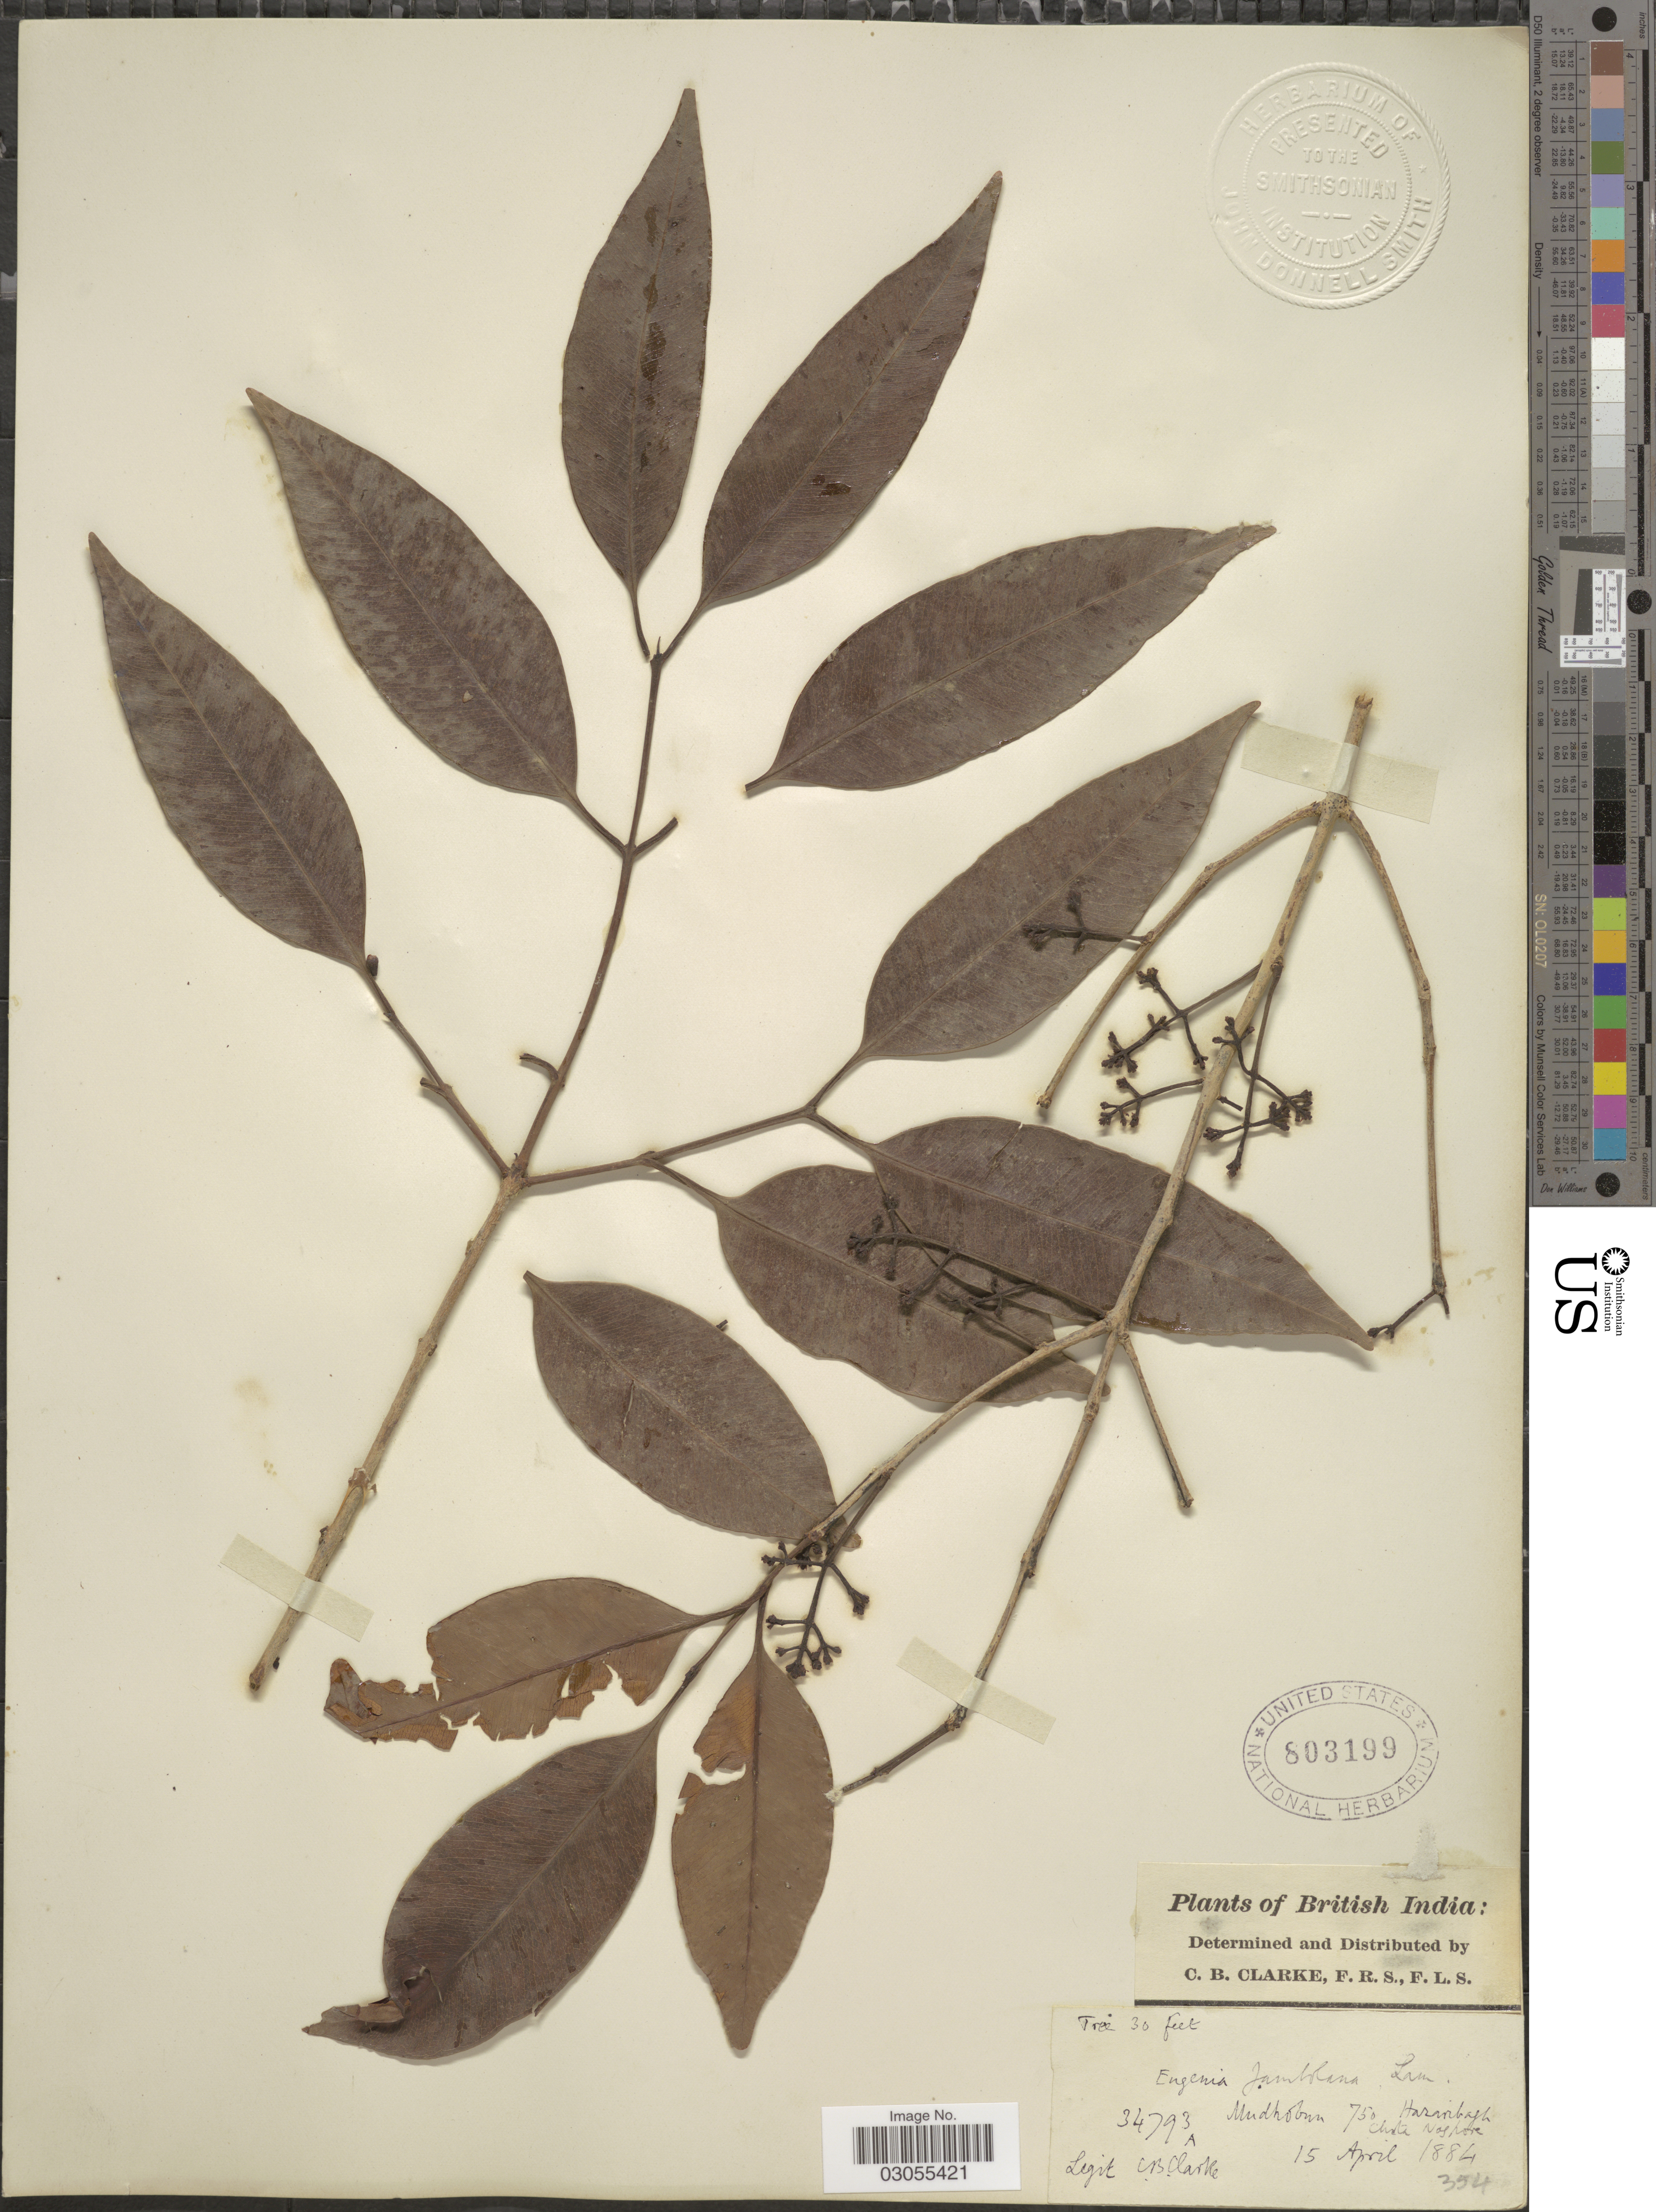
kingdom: Plantae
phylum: Tracheophyta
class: Magnoliopsida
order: Myrtales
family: Myrtaceae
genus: Syzygium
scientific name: Syzygium cumini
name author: (L.) Skeels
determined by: Strong, Mark T., (BOT), Smithsonian Institution - National Museum of Natural History (UNITED STATES)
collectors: C. B. Clarke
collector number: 34793A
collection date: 1884-04-15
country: India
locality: British India. Mudhobun, Hazaribagh, Chota Nagpore.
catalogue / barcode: US 803199